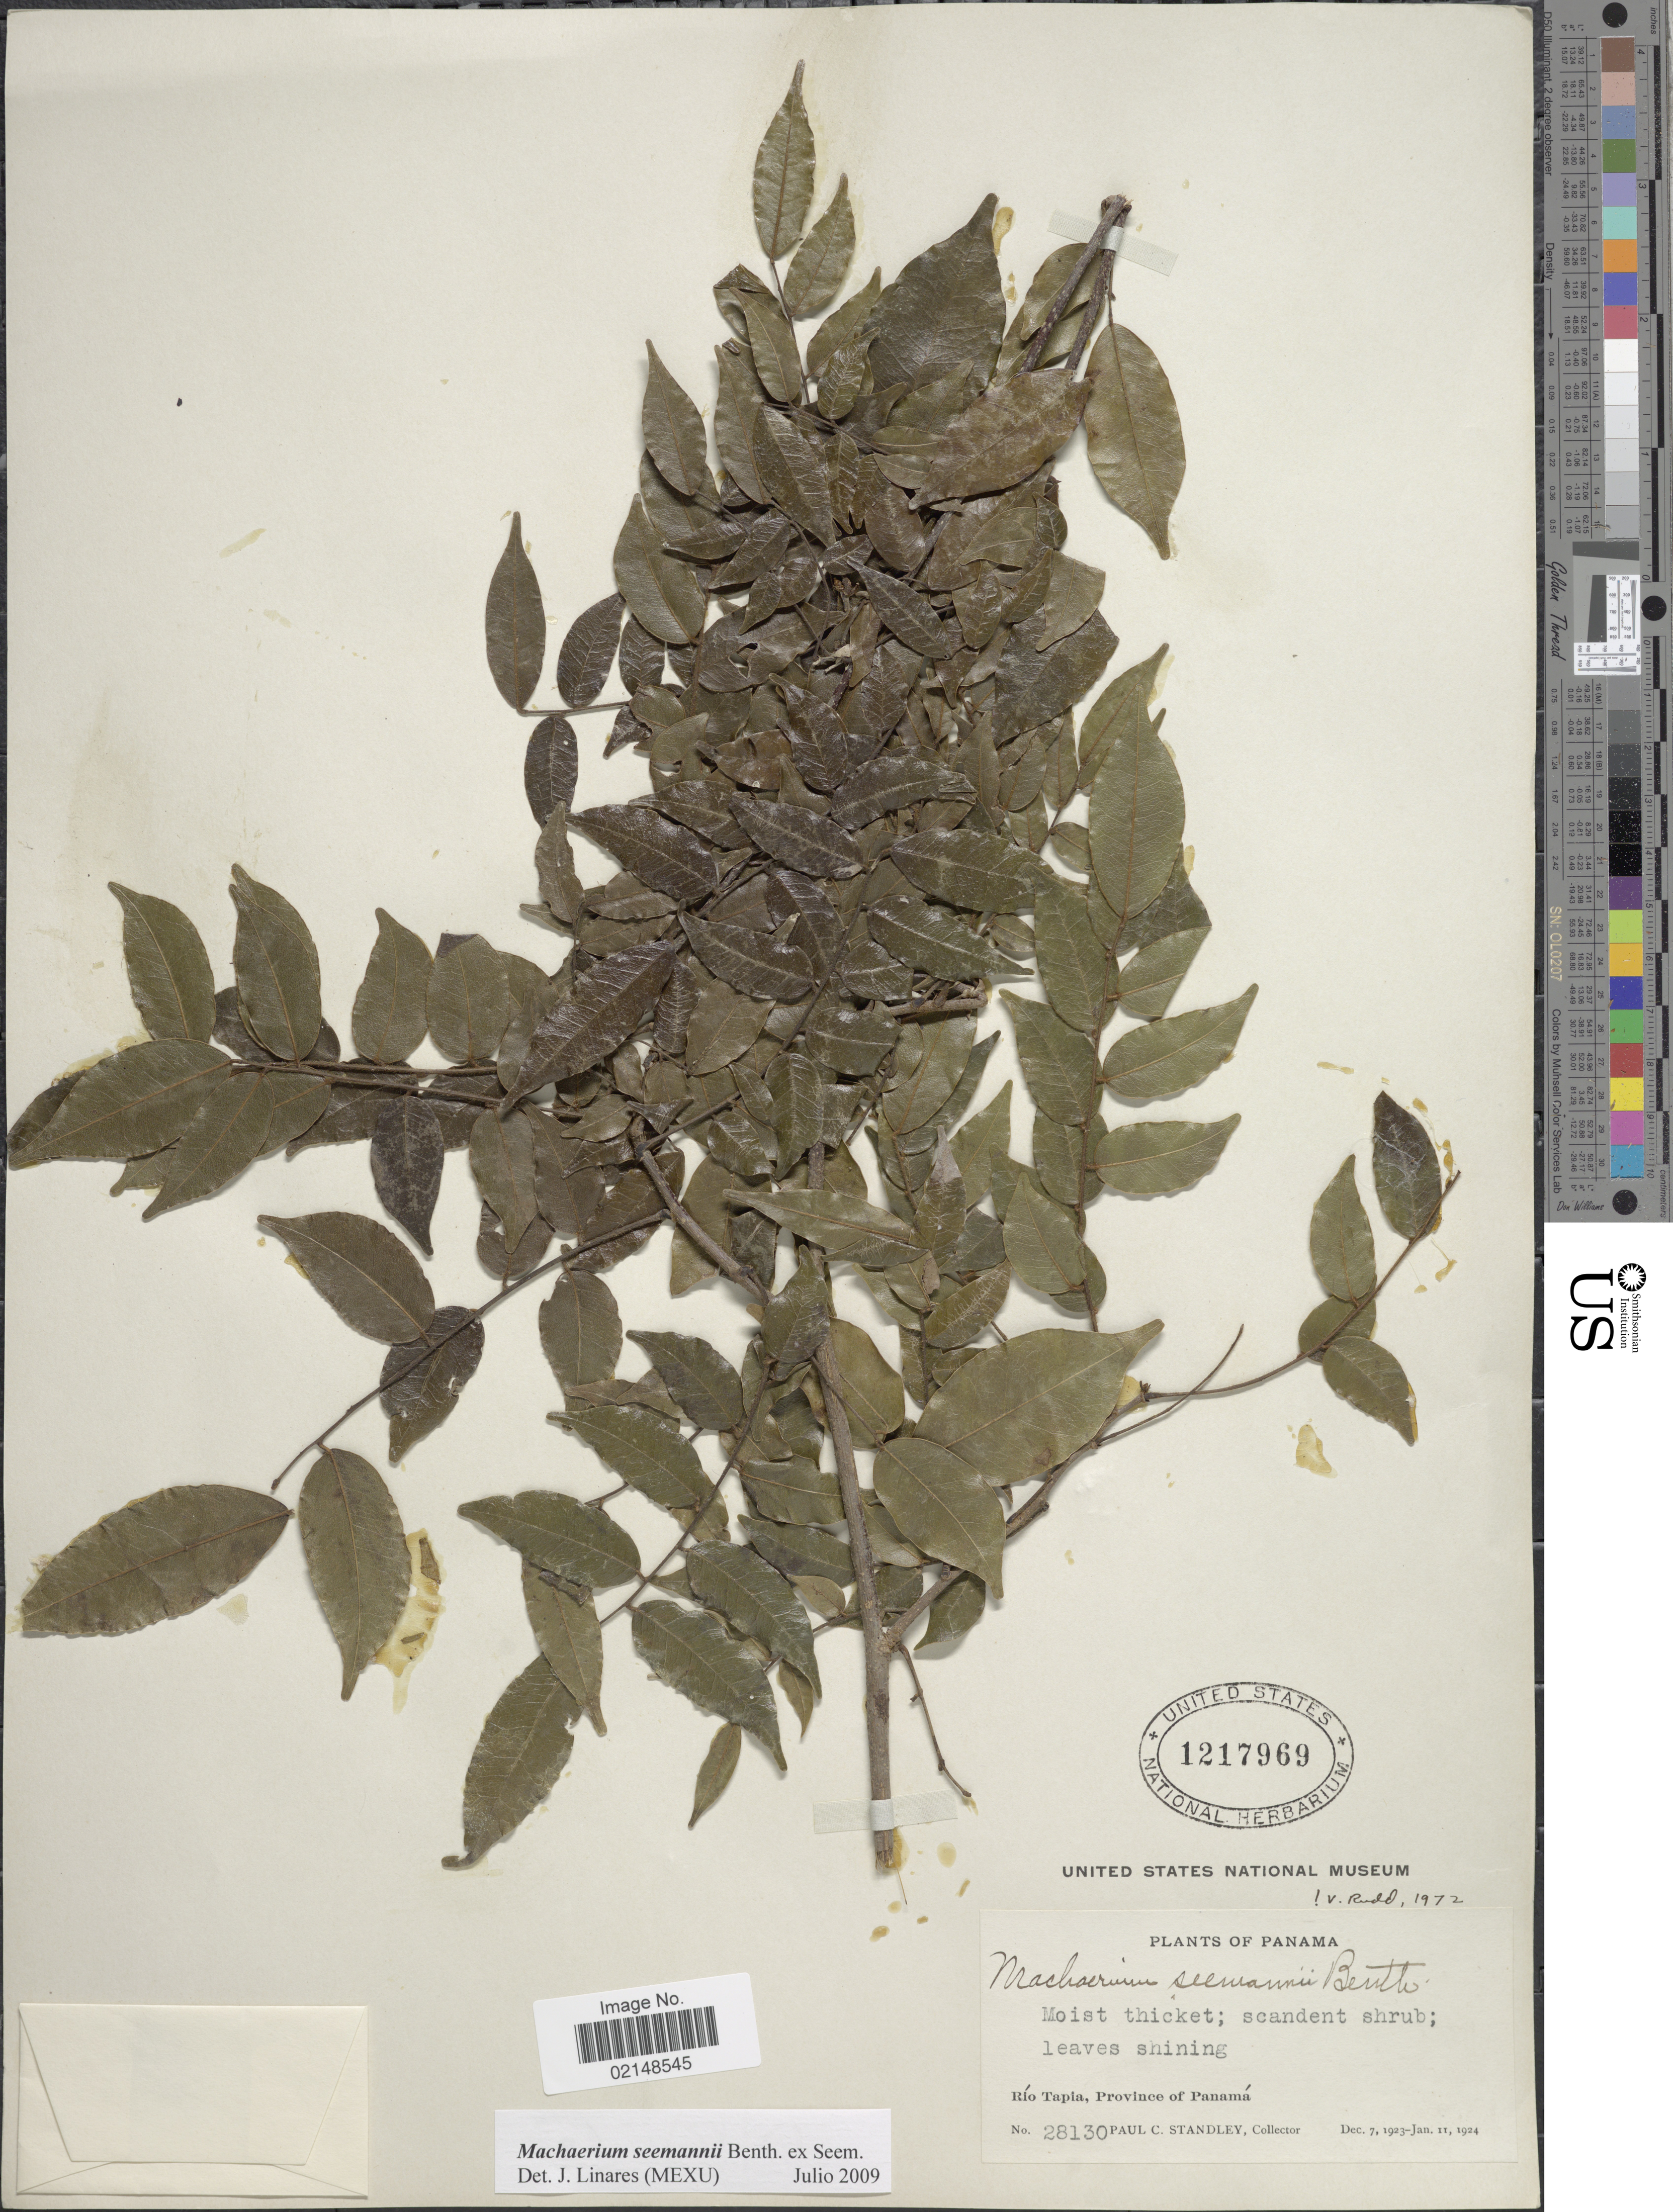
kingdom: Plantae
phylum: Tracheophyta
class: Magnoliopsida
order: Fabales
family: Fabaceae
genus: Machaerium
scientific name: Machaerium seemanni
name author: Benth. in Seem.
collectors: P. C. Standley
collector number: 28130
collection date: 1923-12-07/1924-01-11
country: Panama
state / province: Panamá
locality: Rio Tapia, Province of Panama.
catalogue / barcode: US 1217969